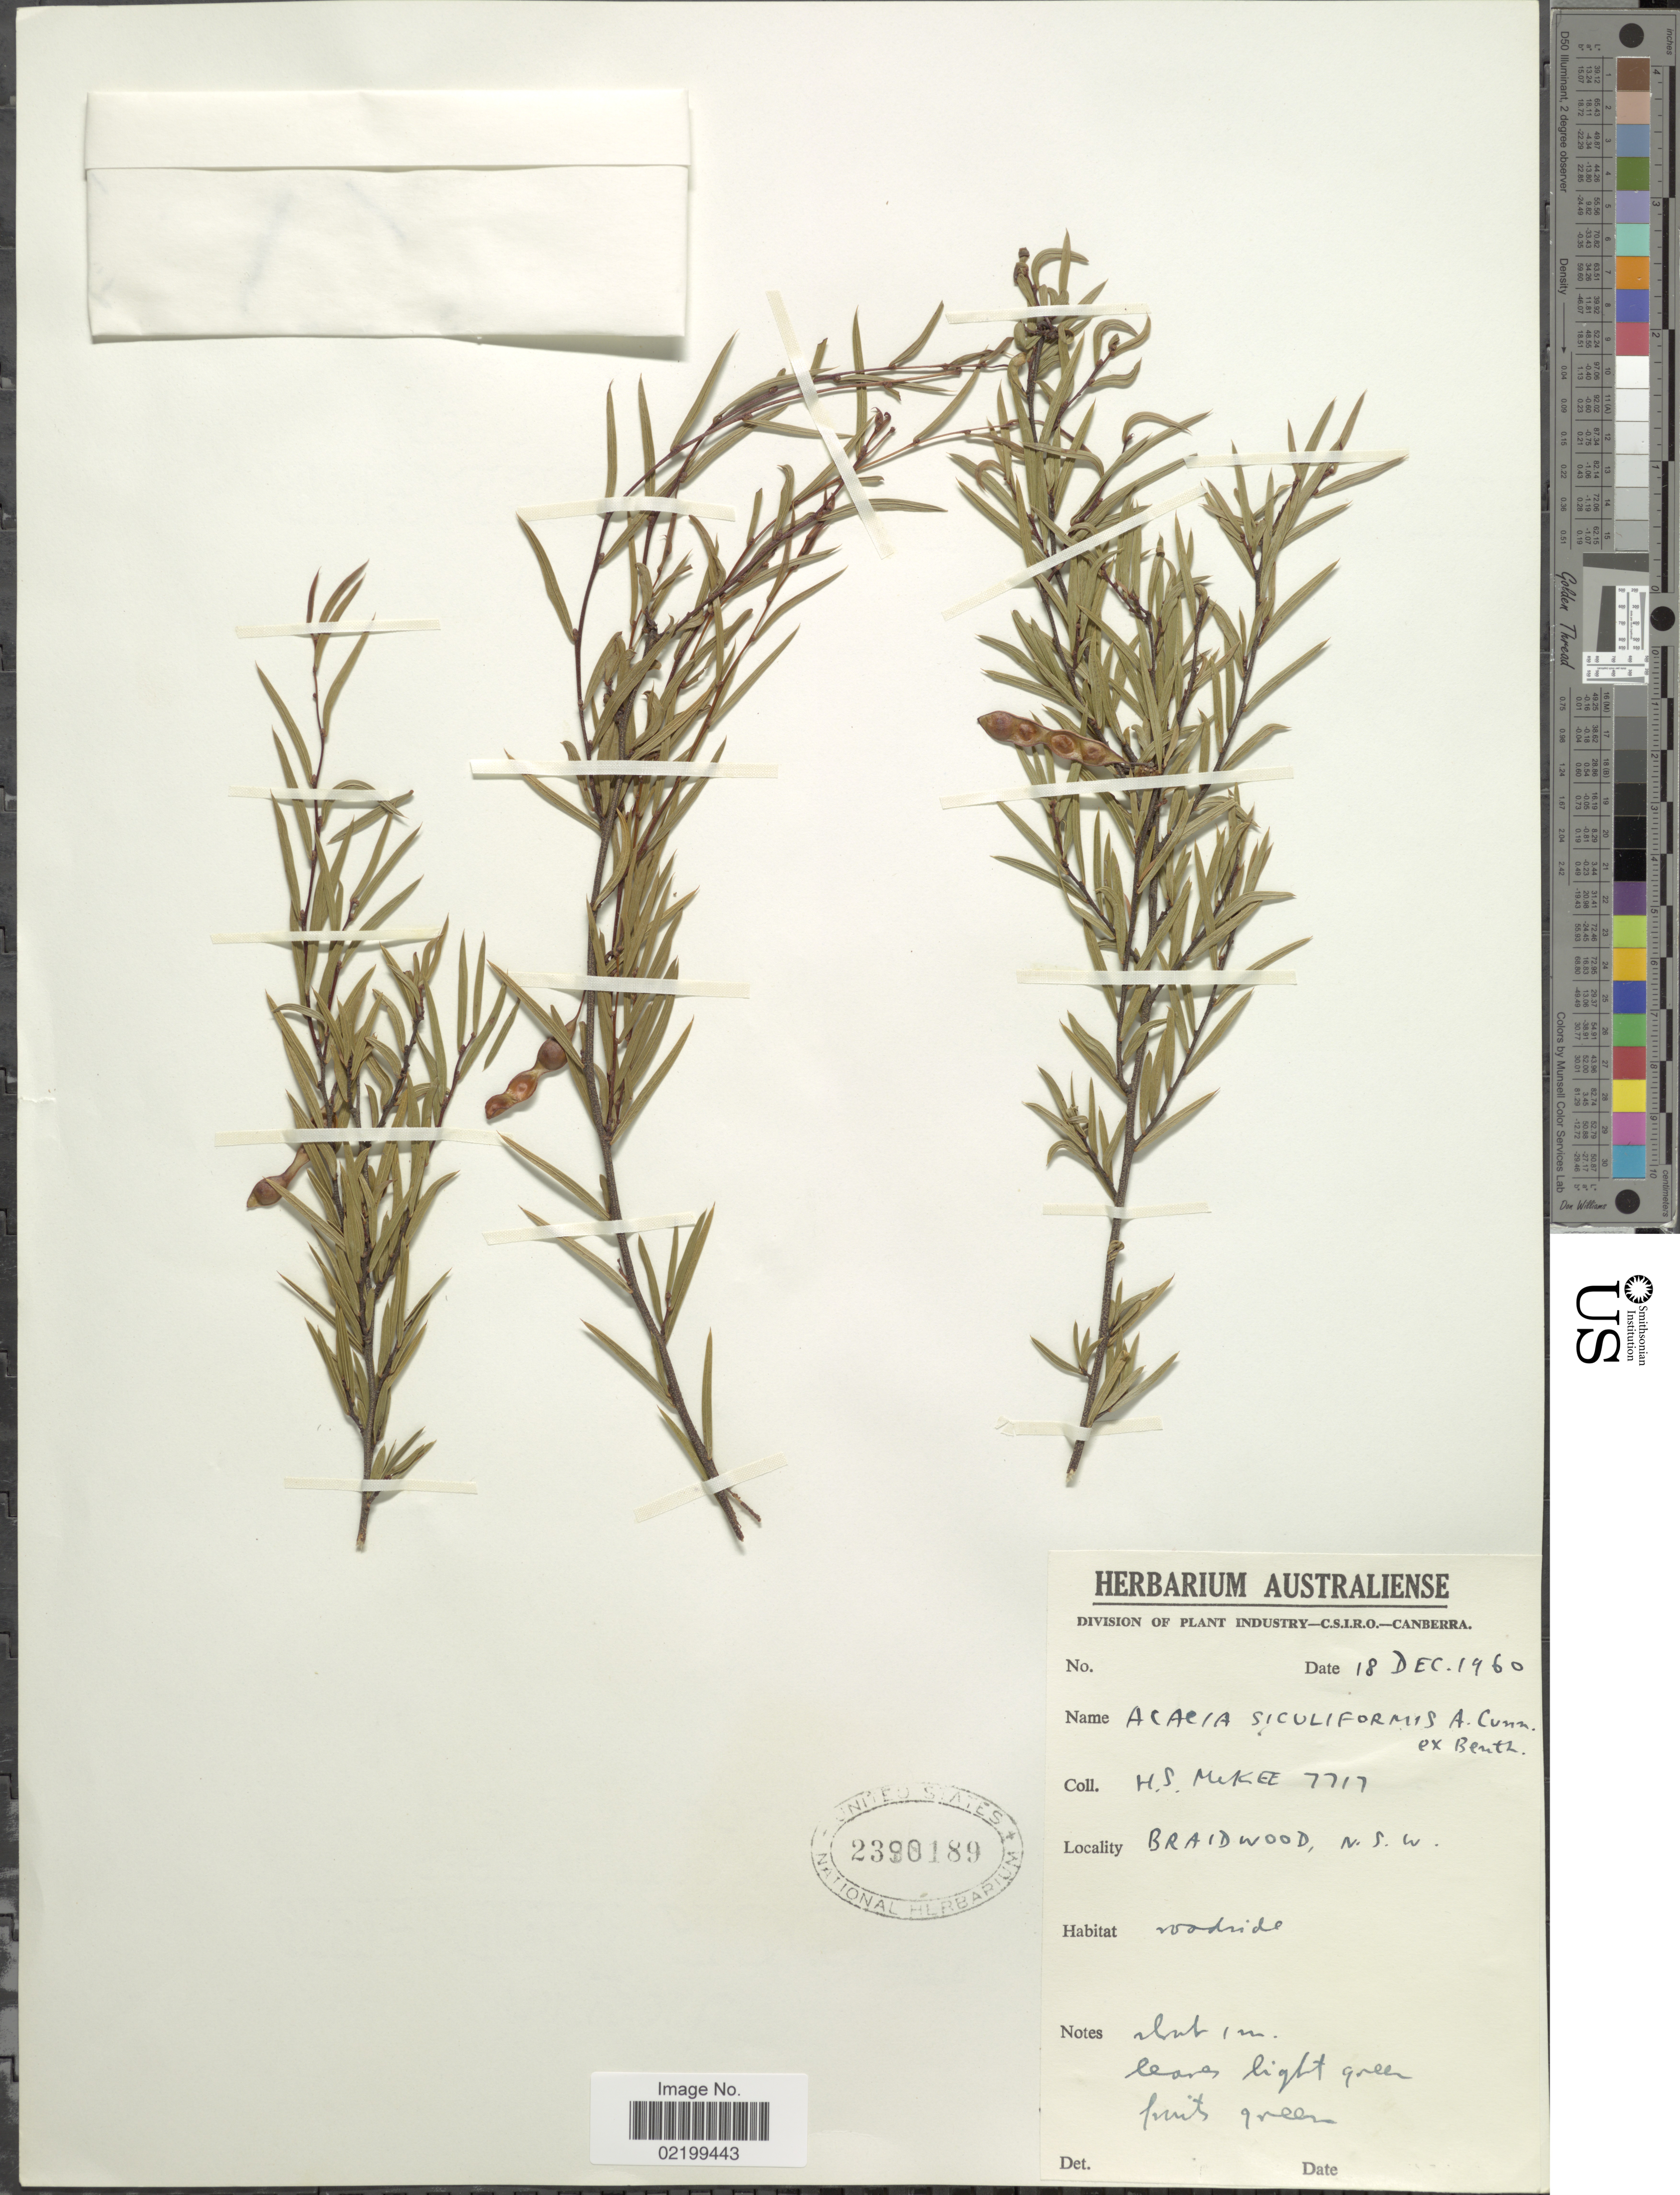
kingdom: Plantae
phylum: Tracheophyta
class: Magnoliopsida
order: Fabales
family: Fabaceae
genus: Acacia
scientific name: Acacia siculiformis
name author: Benth.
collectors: Mukee, H.S.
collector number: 7717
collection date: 1960-12-18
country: Australia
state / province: New South Wales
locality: Braidwood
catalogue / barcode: US 2390189